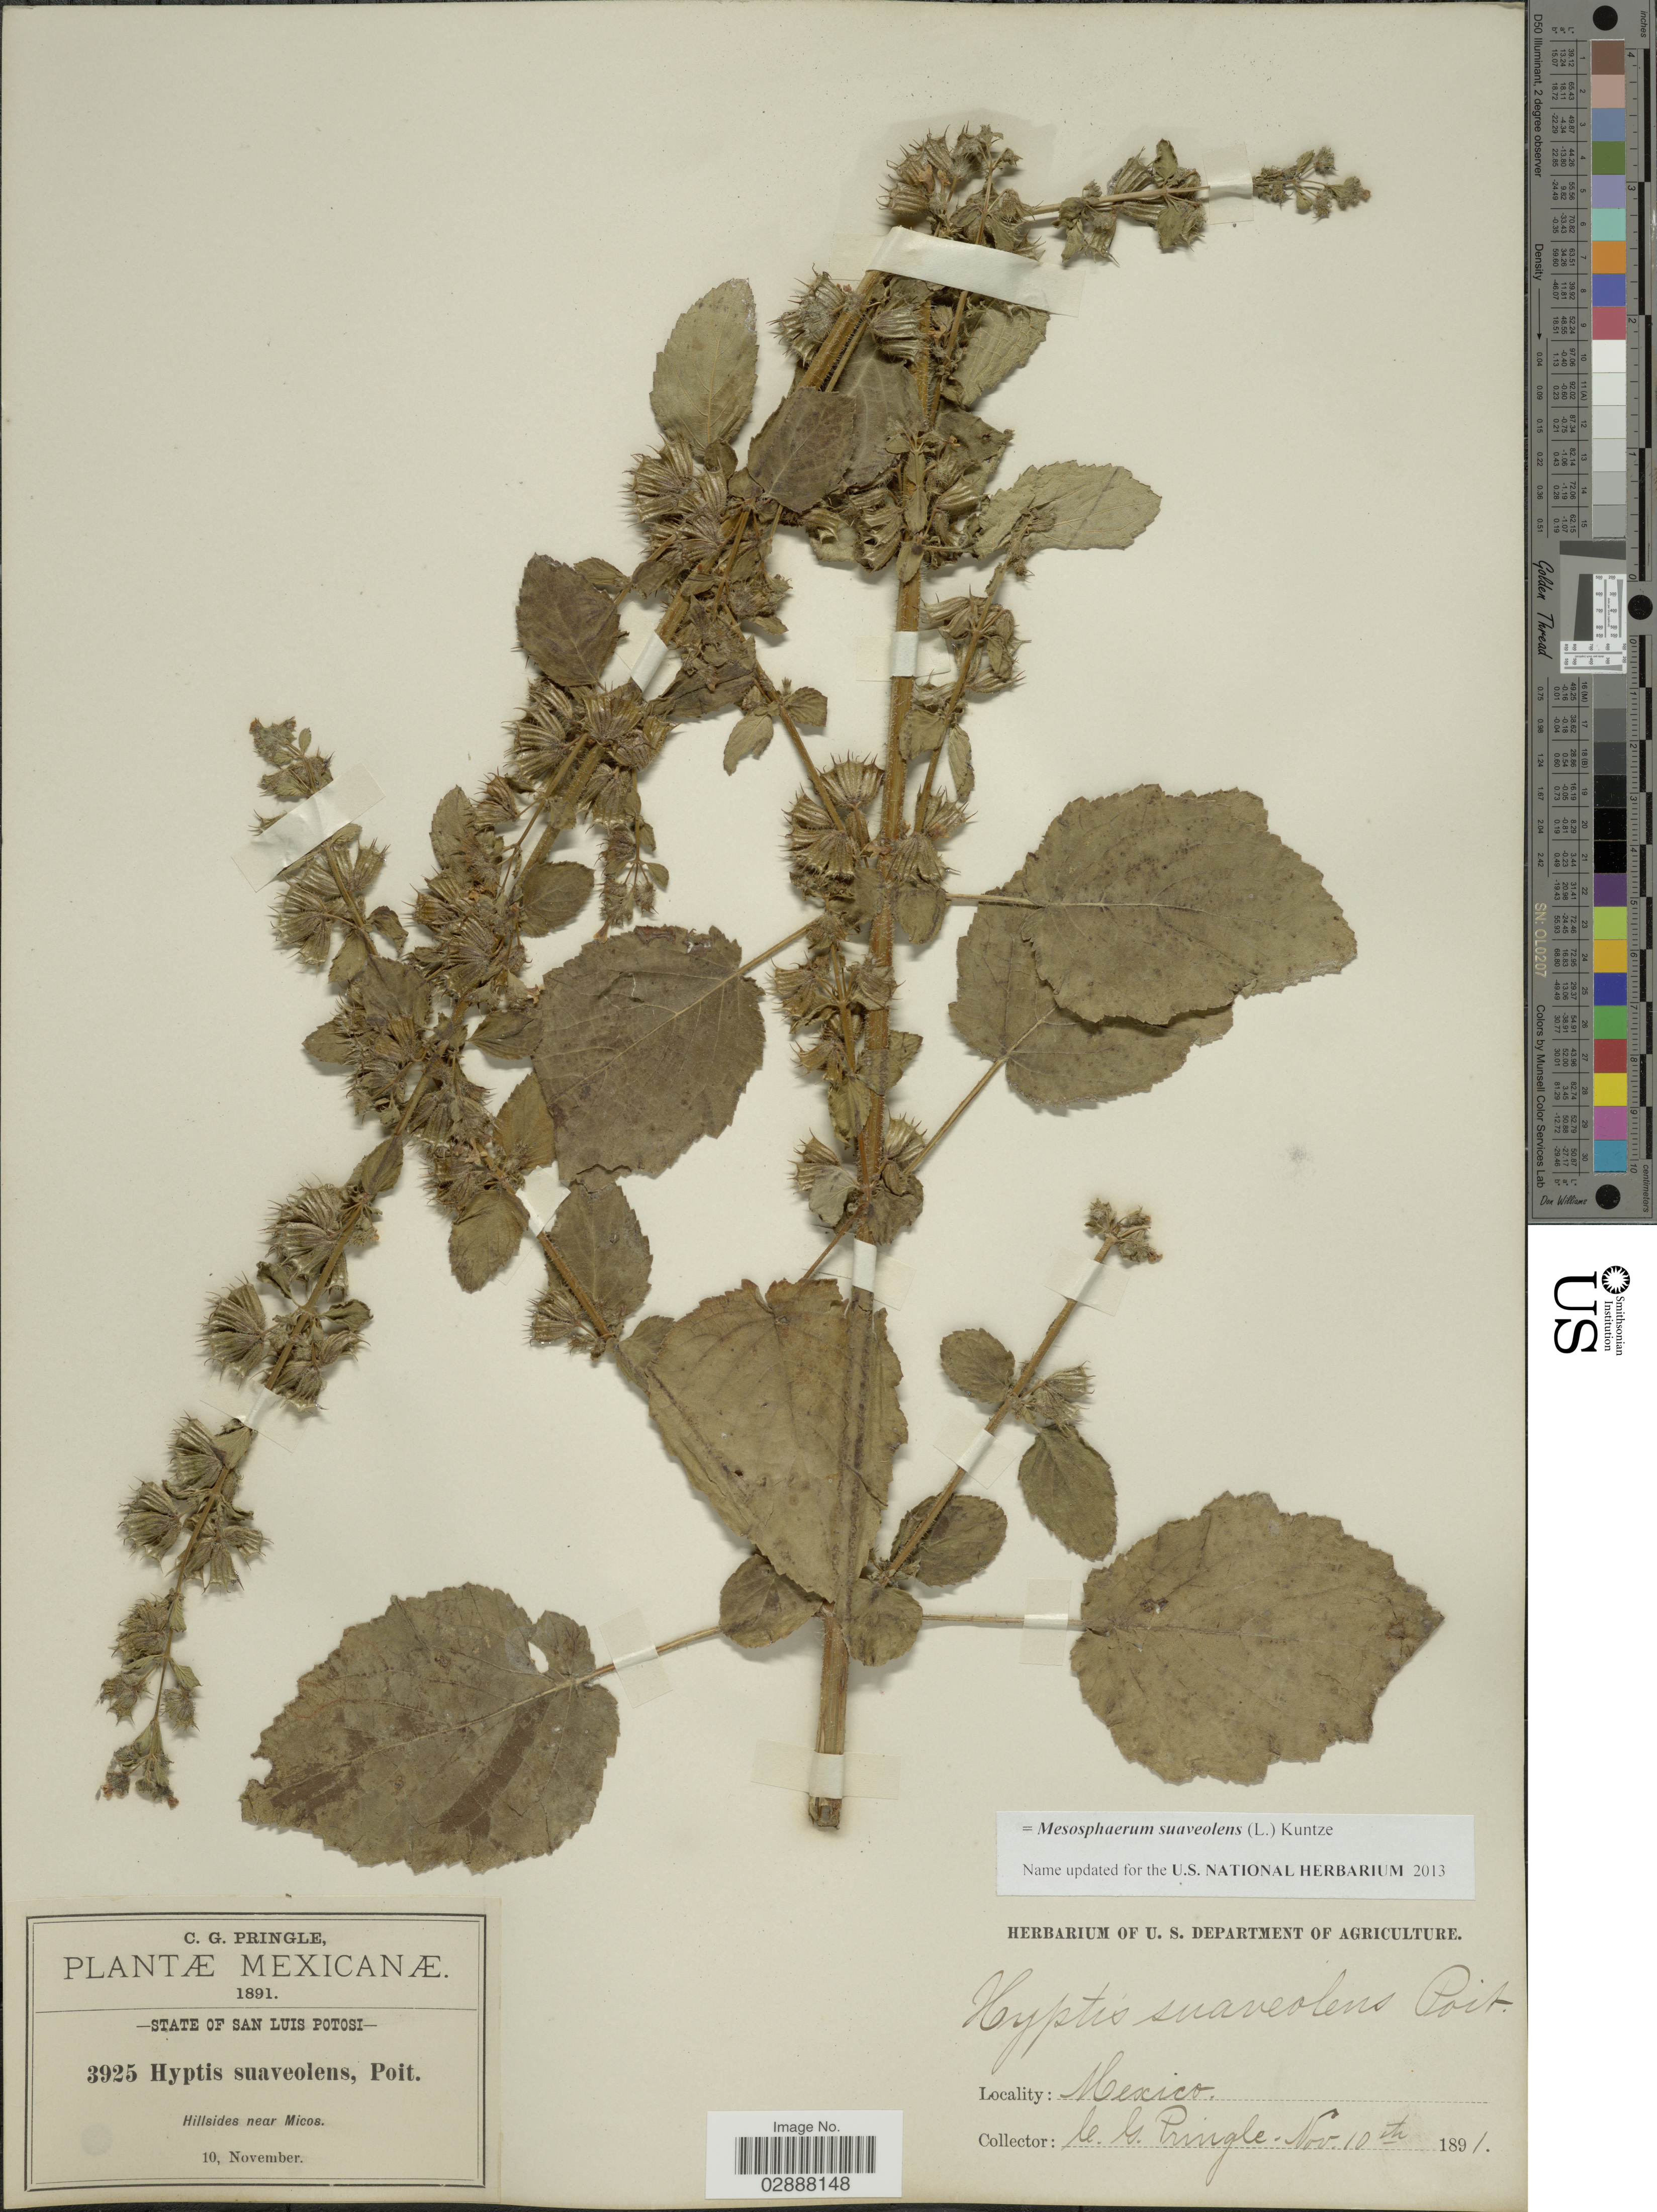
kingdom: Plantae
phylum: Tracheophyta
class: Magnoliopsida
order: Lamiales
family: Lamiaceae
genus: Mesosphaerum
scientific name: Mesosphaerum suaveolens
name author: (L.) Kuntze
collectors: C. G. Pringle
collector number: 3925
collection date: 1891-11-10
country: Mexico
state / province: San Luis Potosí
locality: Hillsides near Micos.